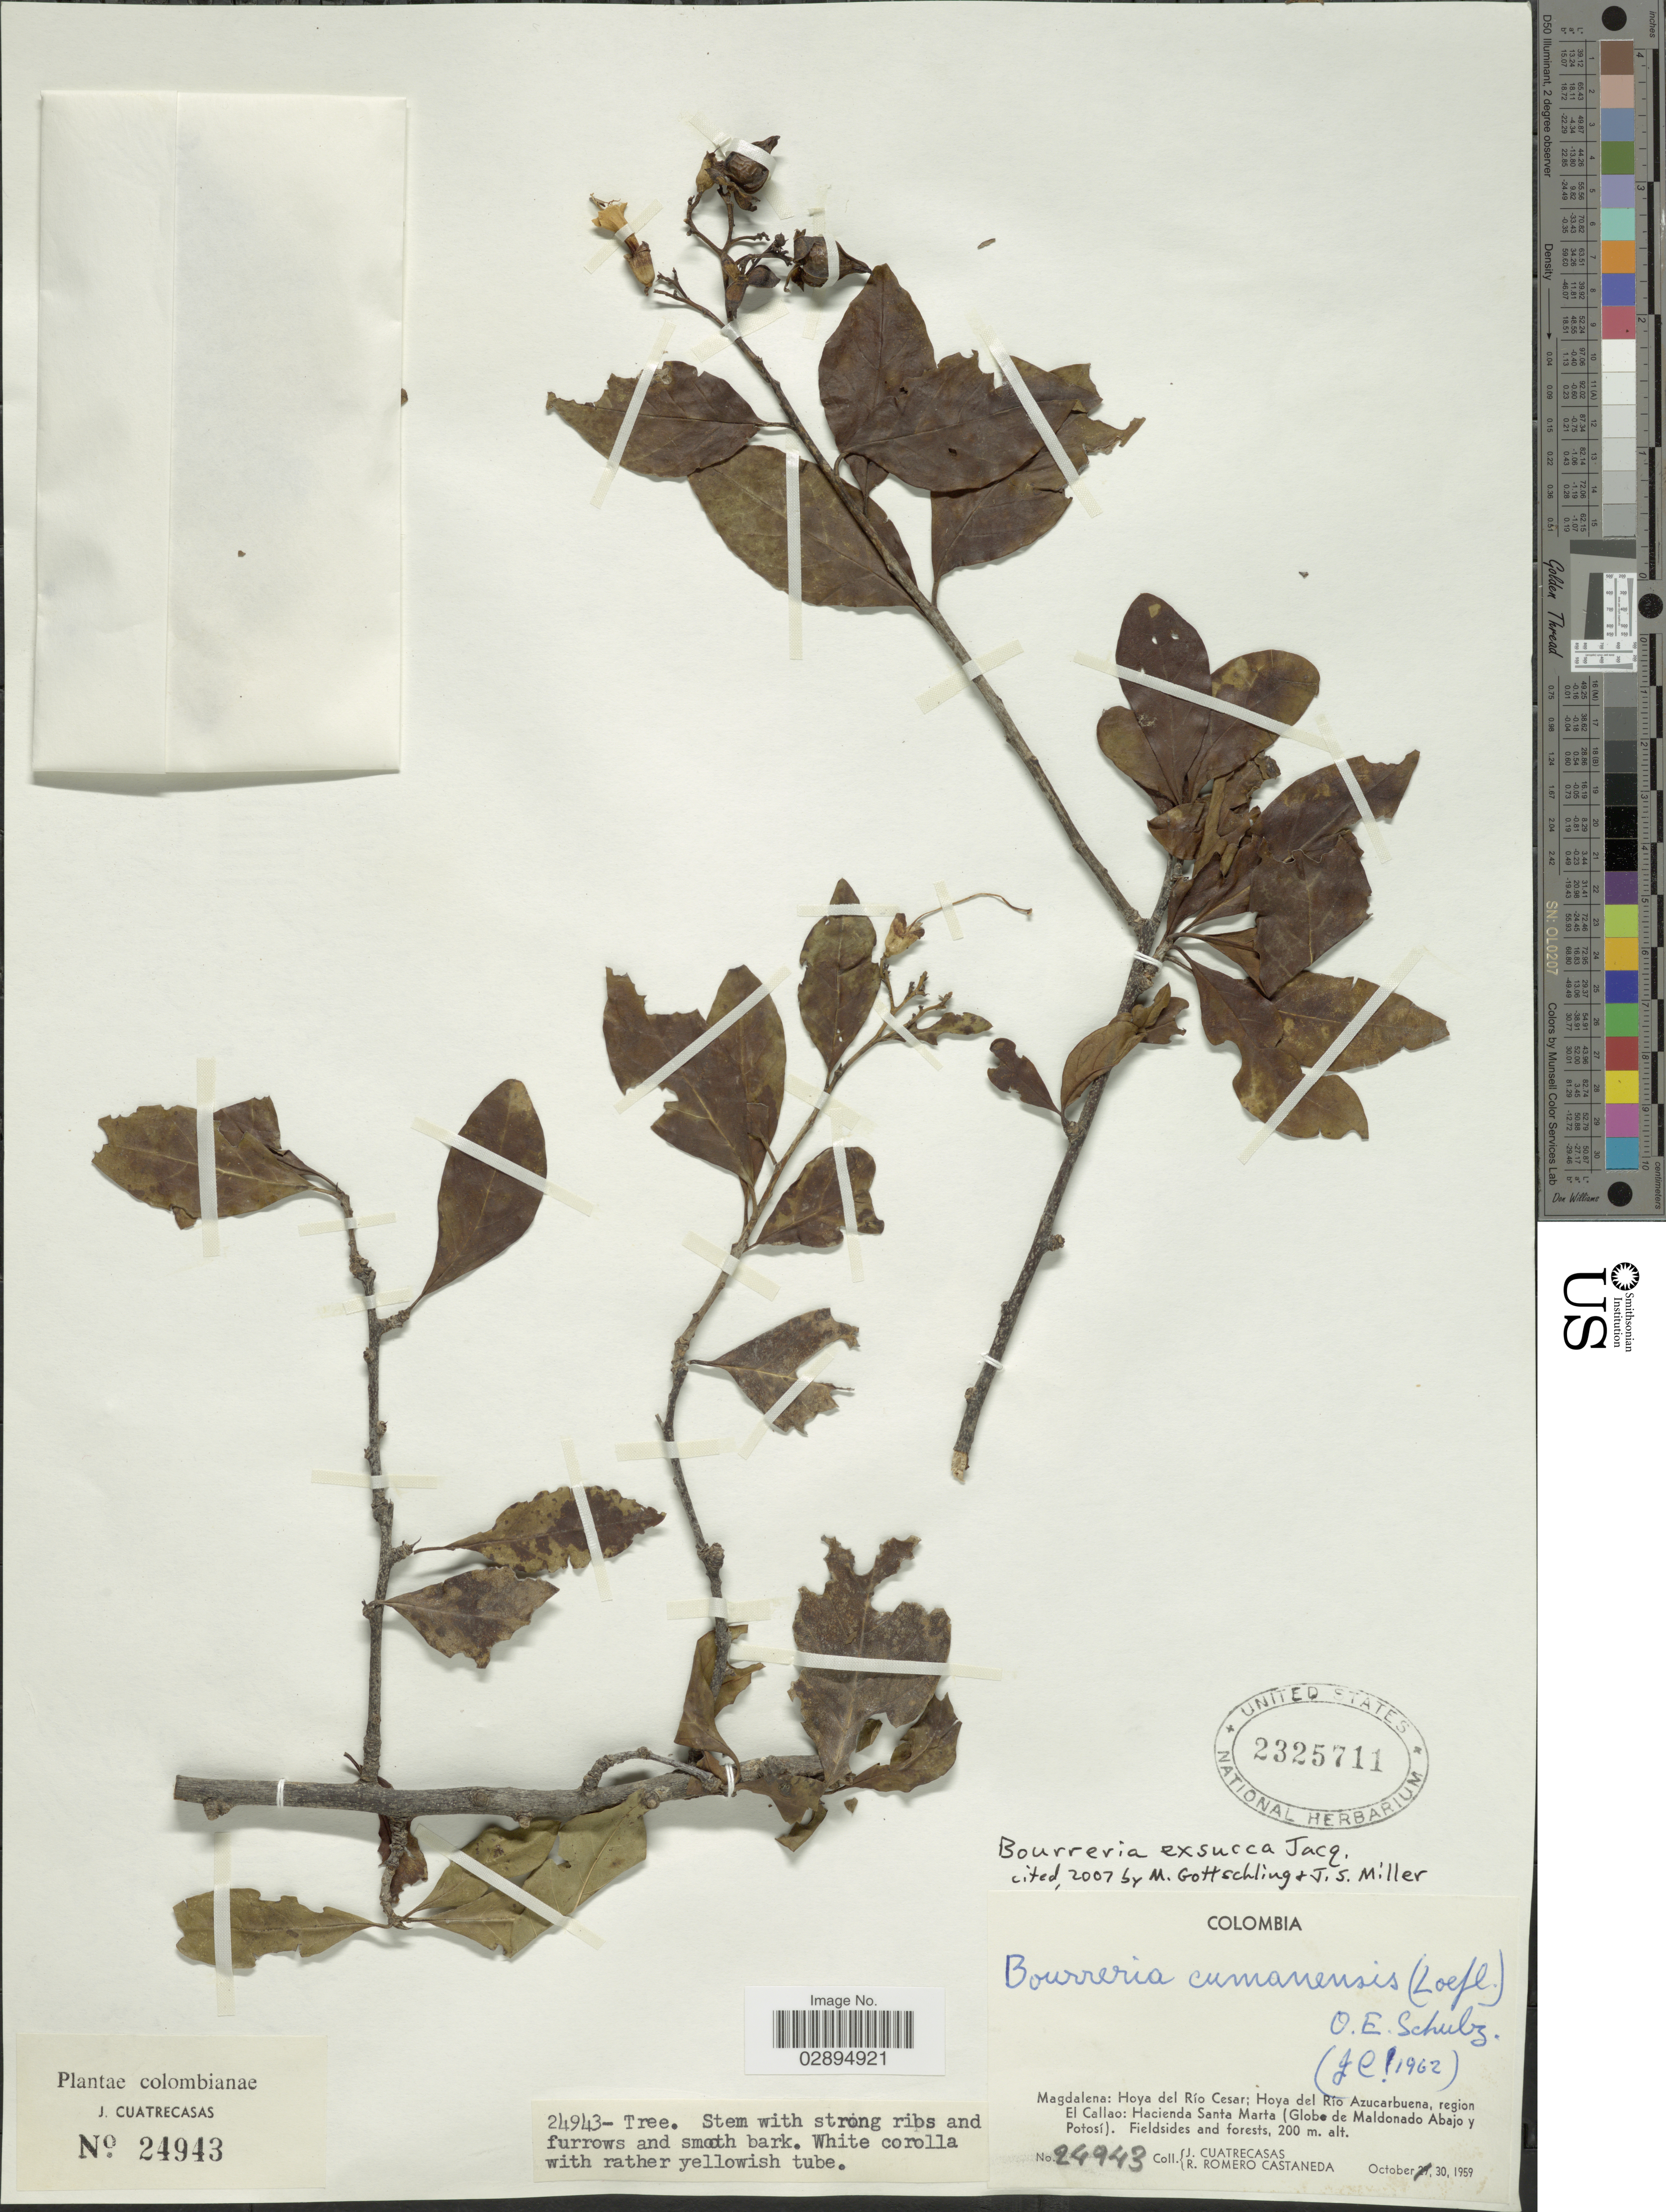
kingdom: Plantae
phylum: Tracheophyta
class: Magnoliopsida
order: Boraginales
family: Ehretiaceae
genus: Bourreria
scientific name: Bourreria exsucca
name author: (L.) Jacq.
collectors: J. Cuatrecasas & R. Romero Castañeda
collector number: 24943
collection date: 1959-10-30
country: Colombia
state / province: Magdalena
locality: Hoya del Río Cesar; Hoya del Río Azucarbuena, region El Callao: Hacienda Santa Marta (Globe de Maldonado Abjao y Potosó).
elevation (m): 200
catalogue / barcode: US 2325711